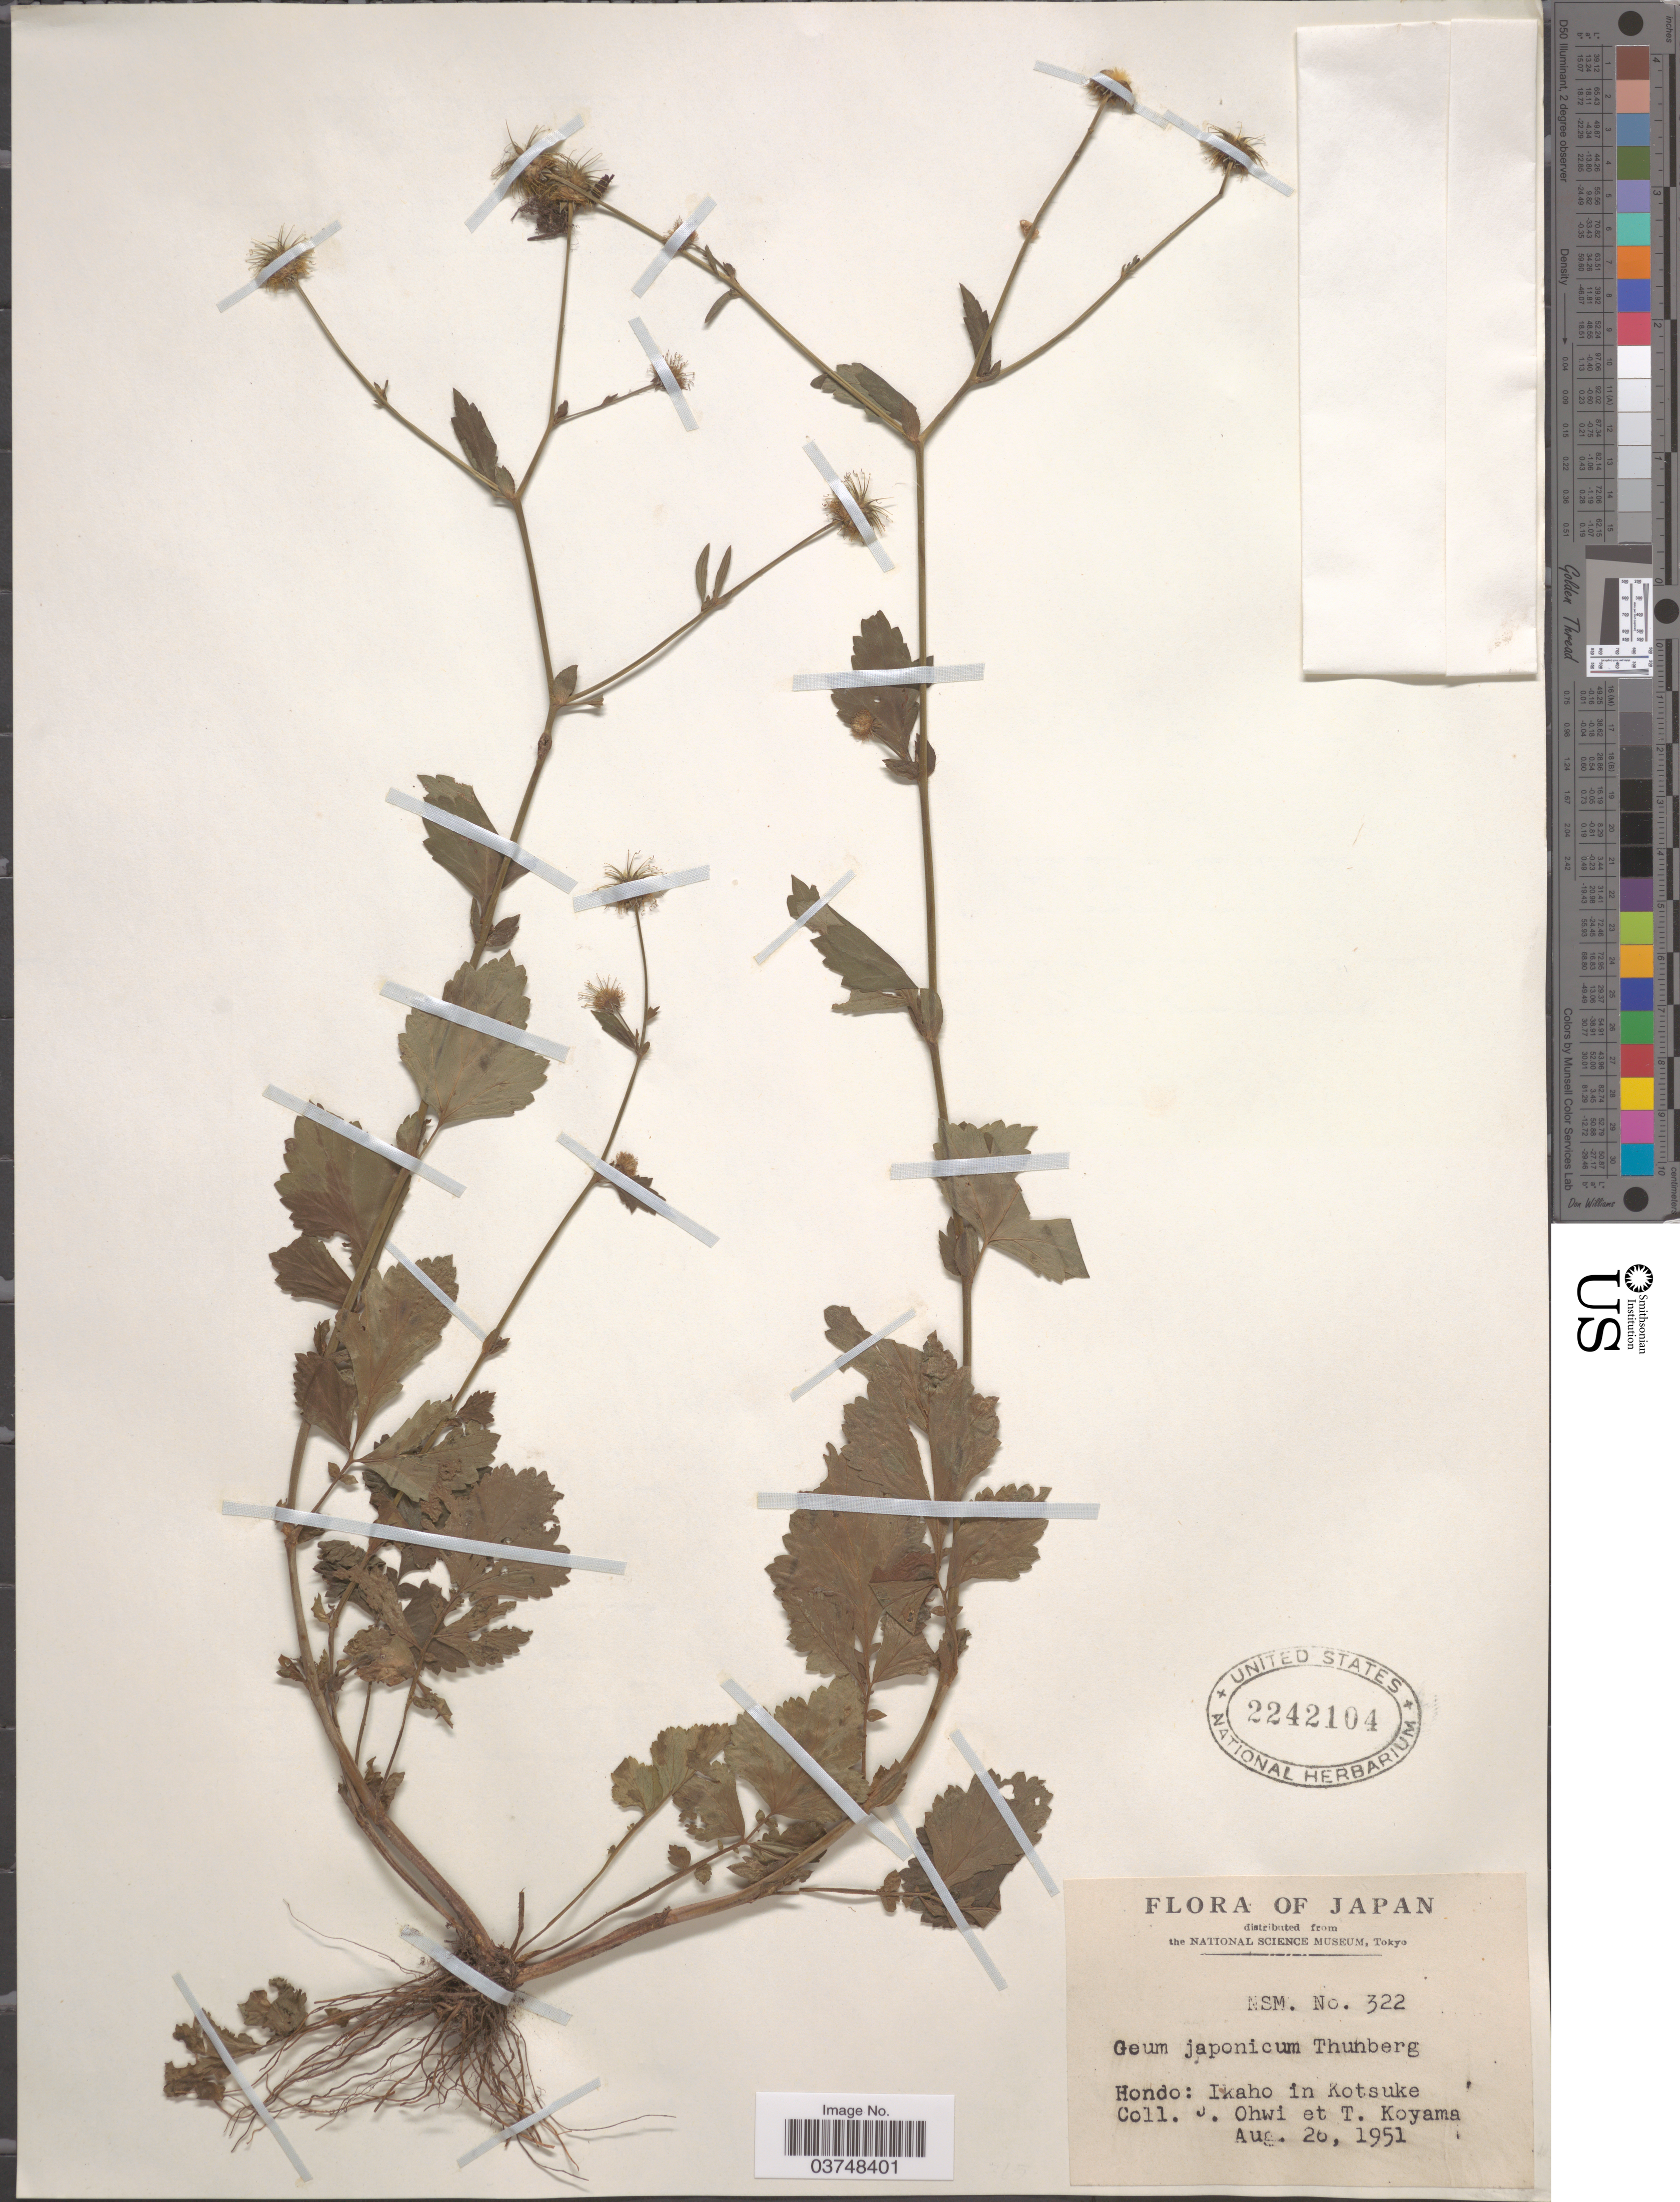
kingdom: Plantae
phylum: Tracheophyta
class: Magnoliopsida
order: Rosales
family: Rosaceae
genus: Geum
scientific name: Geum japonicum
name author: Thunb.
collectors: J. Ohwi & T. Koyama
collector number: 322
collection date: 1951-08-26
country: Japan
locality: Hondo: Ikaho in Kotsuke.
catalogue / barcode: US 2242104